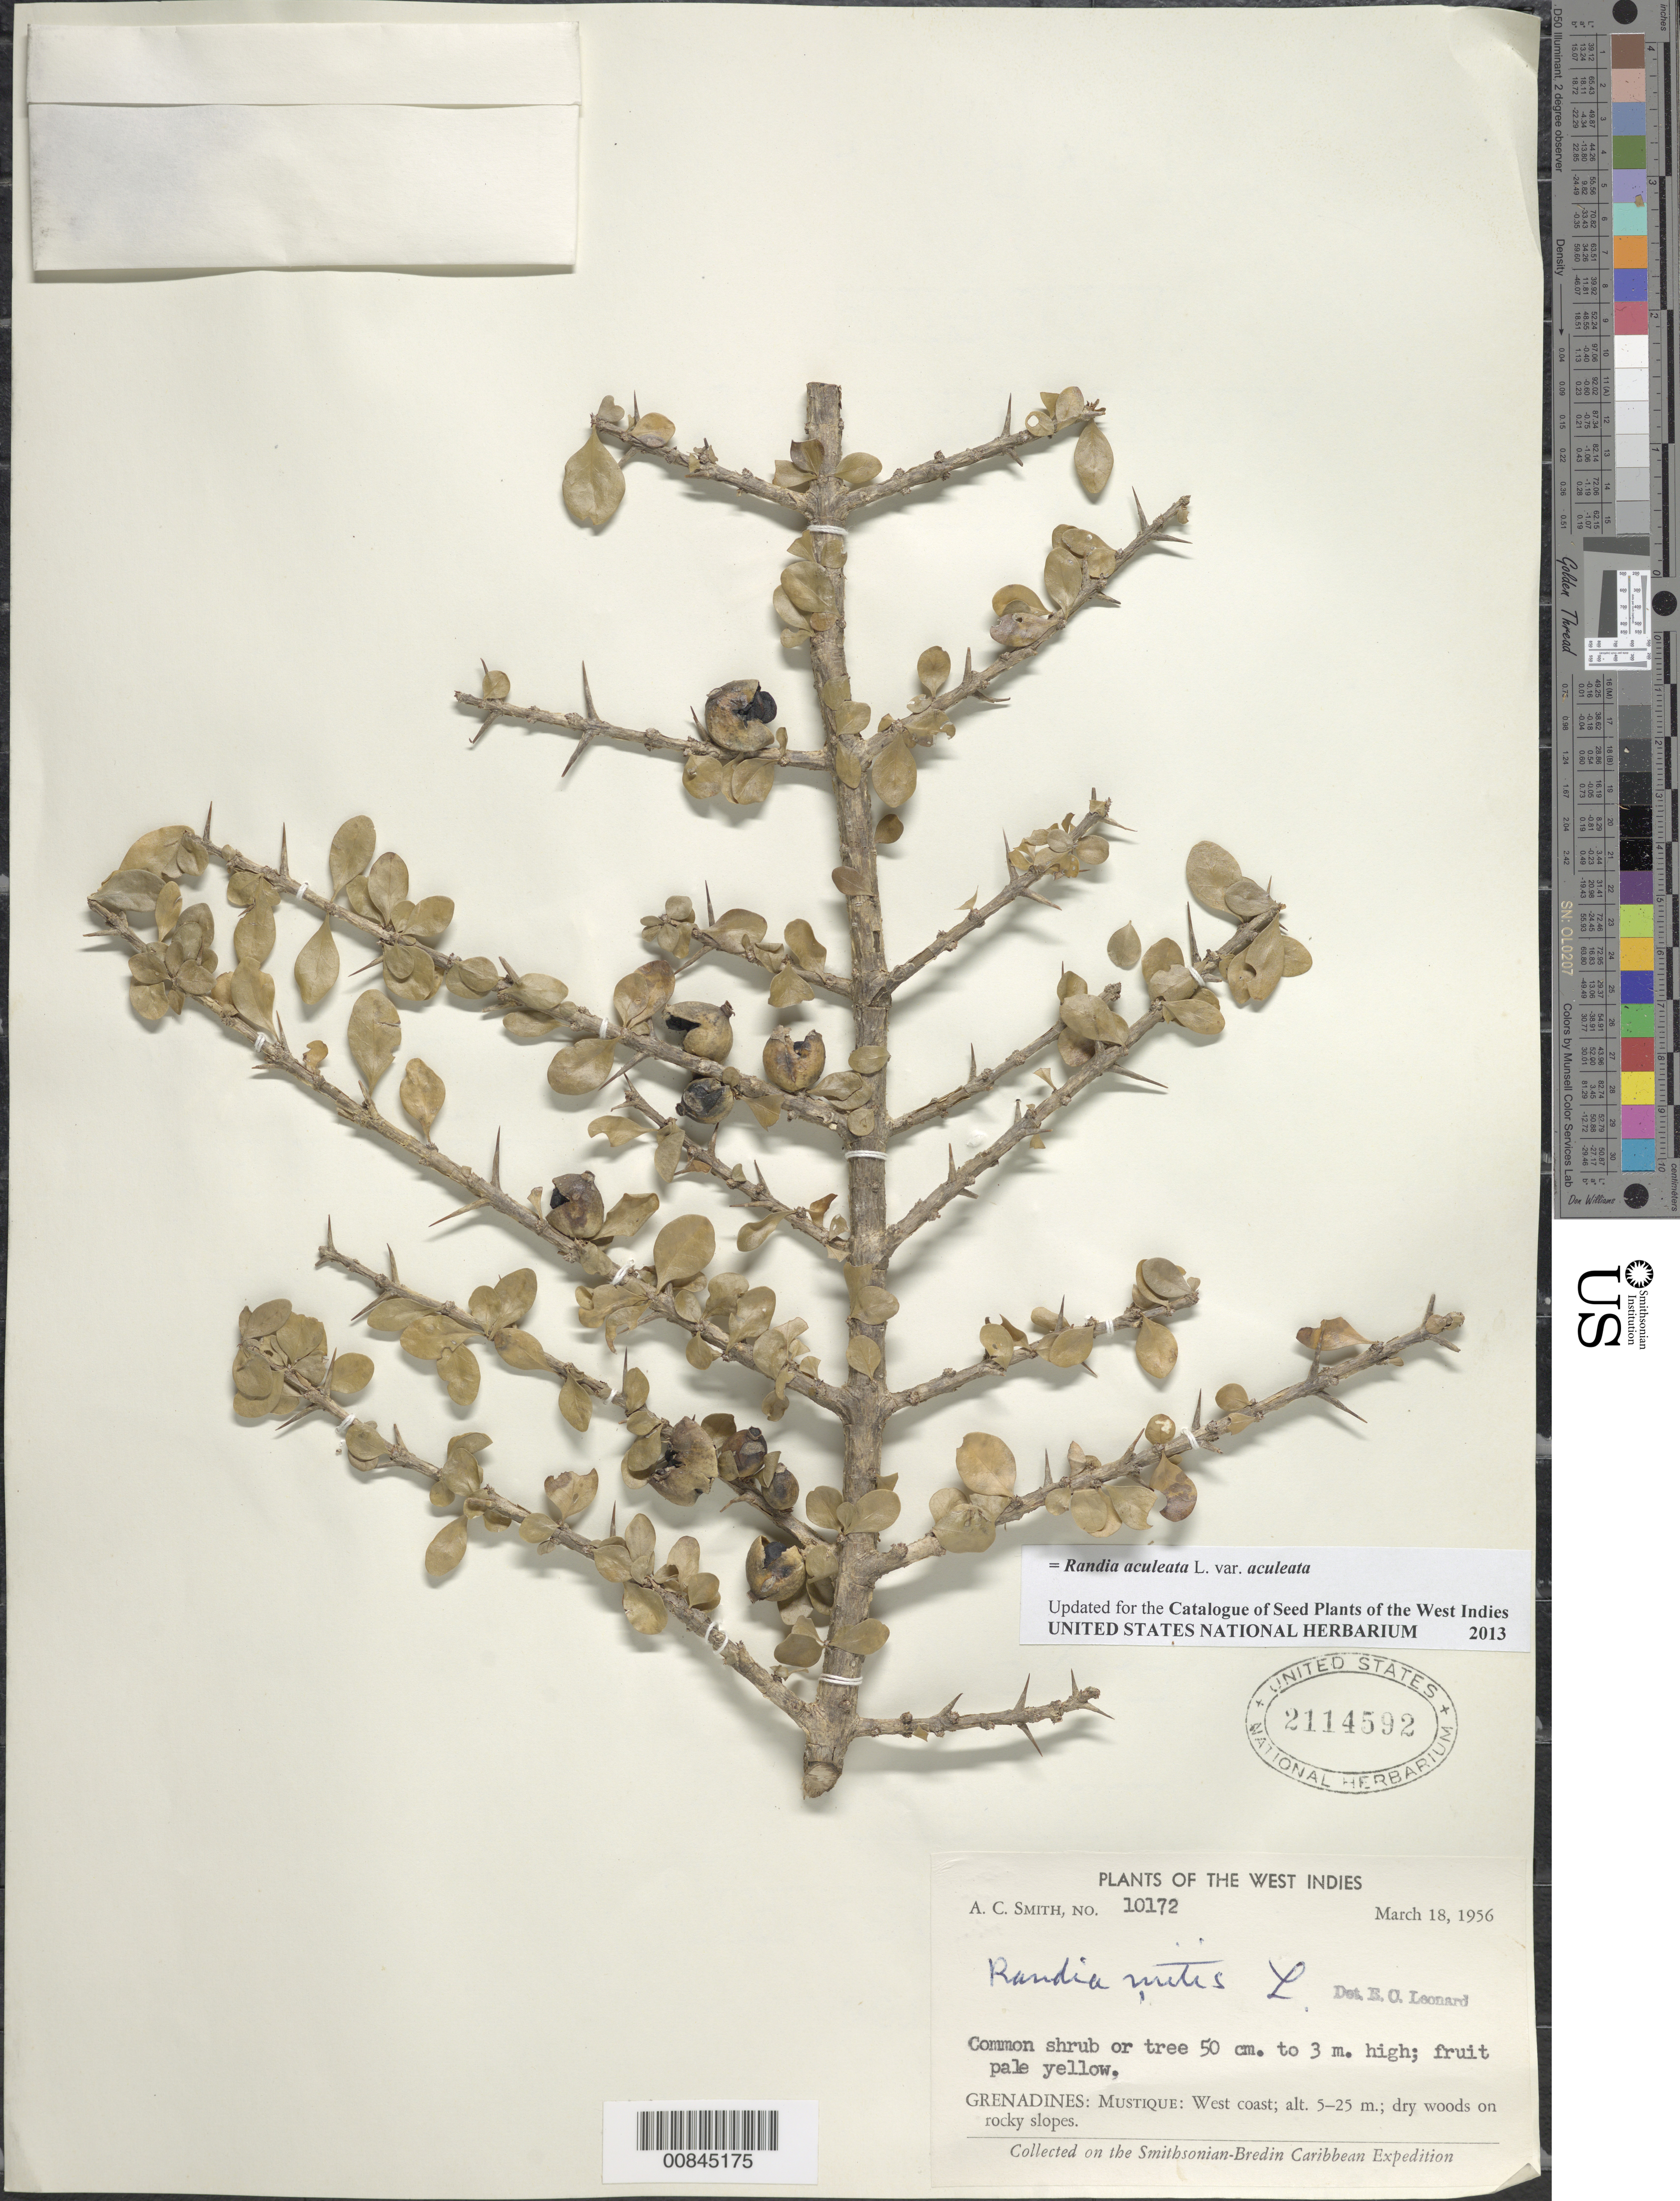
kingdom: Plantae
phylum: Tracheophyta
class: Magnoliopsida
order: Gentianales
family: Rubiaceae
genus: Randia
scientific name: Randia aculeata var. aculeata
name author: L.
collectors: A. C. Smith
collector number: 10172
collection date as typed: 18 Mar 1956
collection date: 1956-03-18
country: St. Vincent - Grenadines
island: Mustique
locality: Mustique: West coast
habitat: Dry woods on rocky slopes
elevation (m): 5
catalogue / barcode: US 2114592